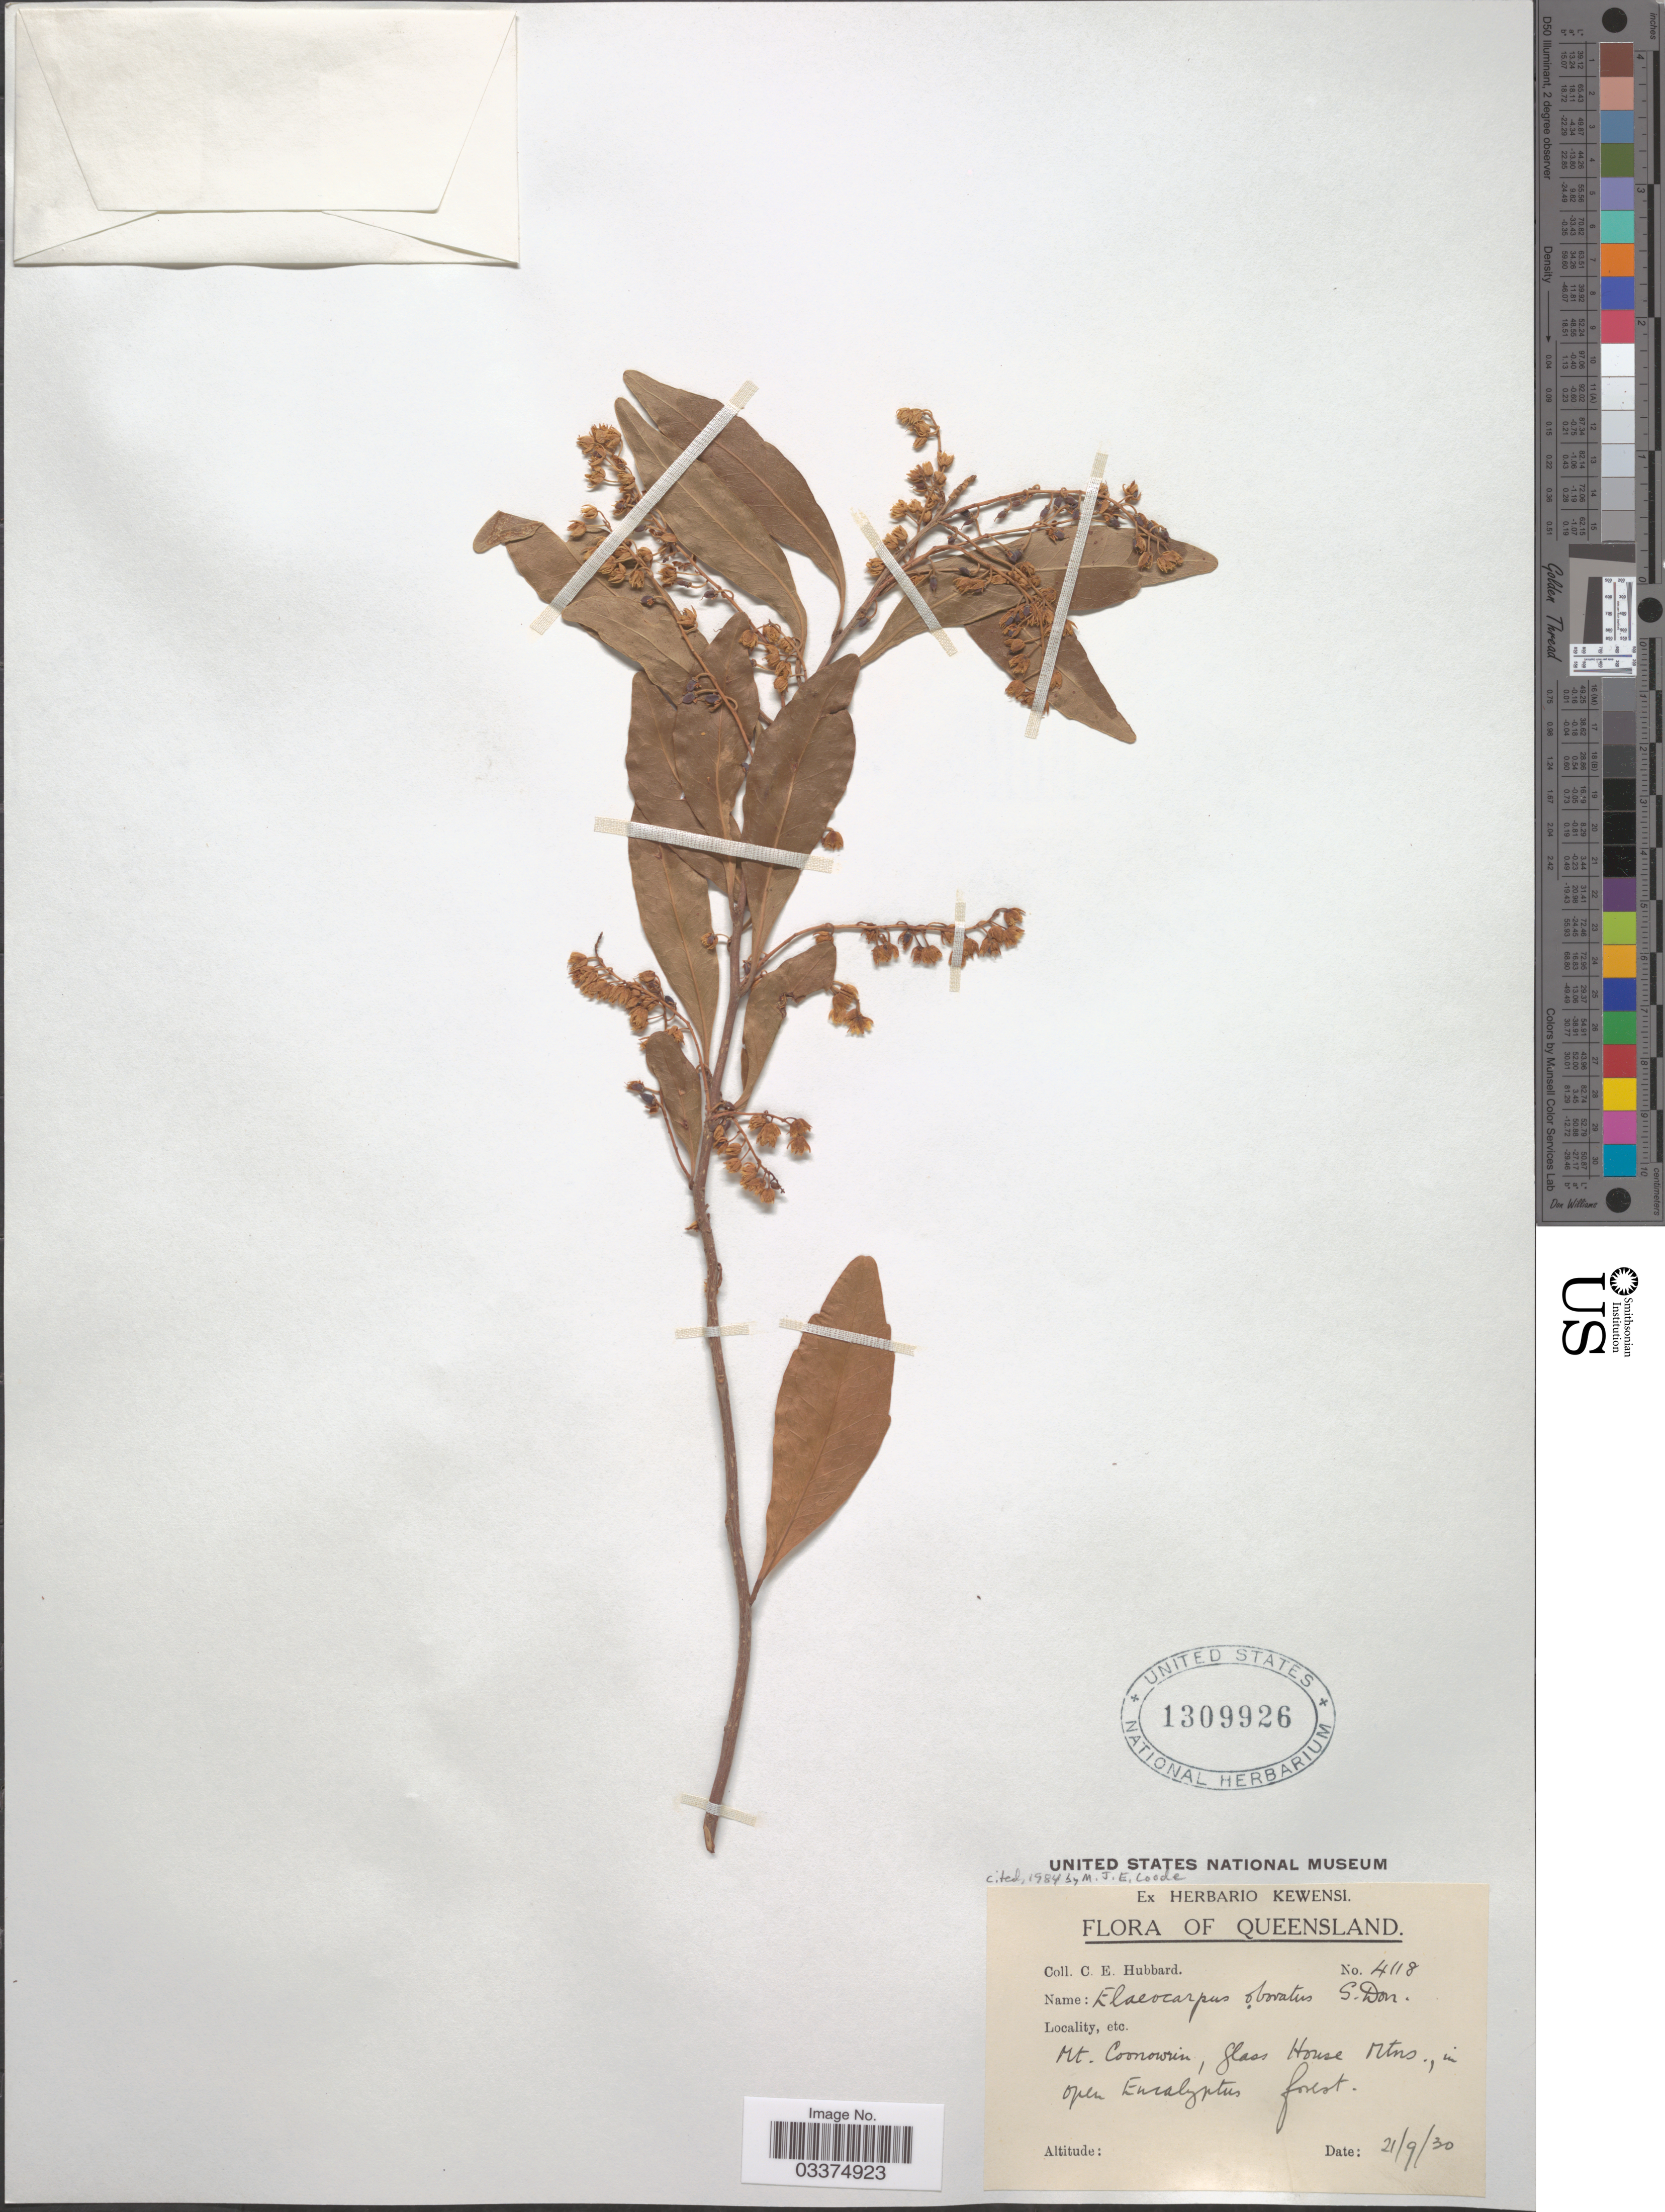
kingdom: Plantae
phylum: Tracheophyta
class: Magnoliopsida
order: Oxalidales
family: Elaeocarpaceae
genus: Elaeocarpus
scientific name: Elaeocarpus obovatus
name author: G. Don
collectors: C. E. Hubbard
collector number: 4118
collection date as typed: Transcribed d/m/y: 21/9/30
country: Australia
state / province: Queensland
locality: Mt. Coonowrin, Glass House Mtns.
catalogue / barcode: US 1309926